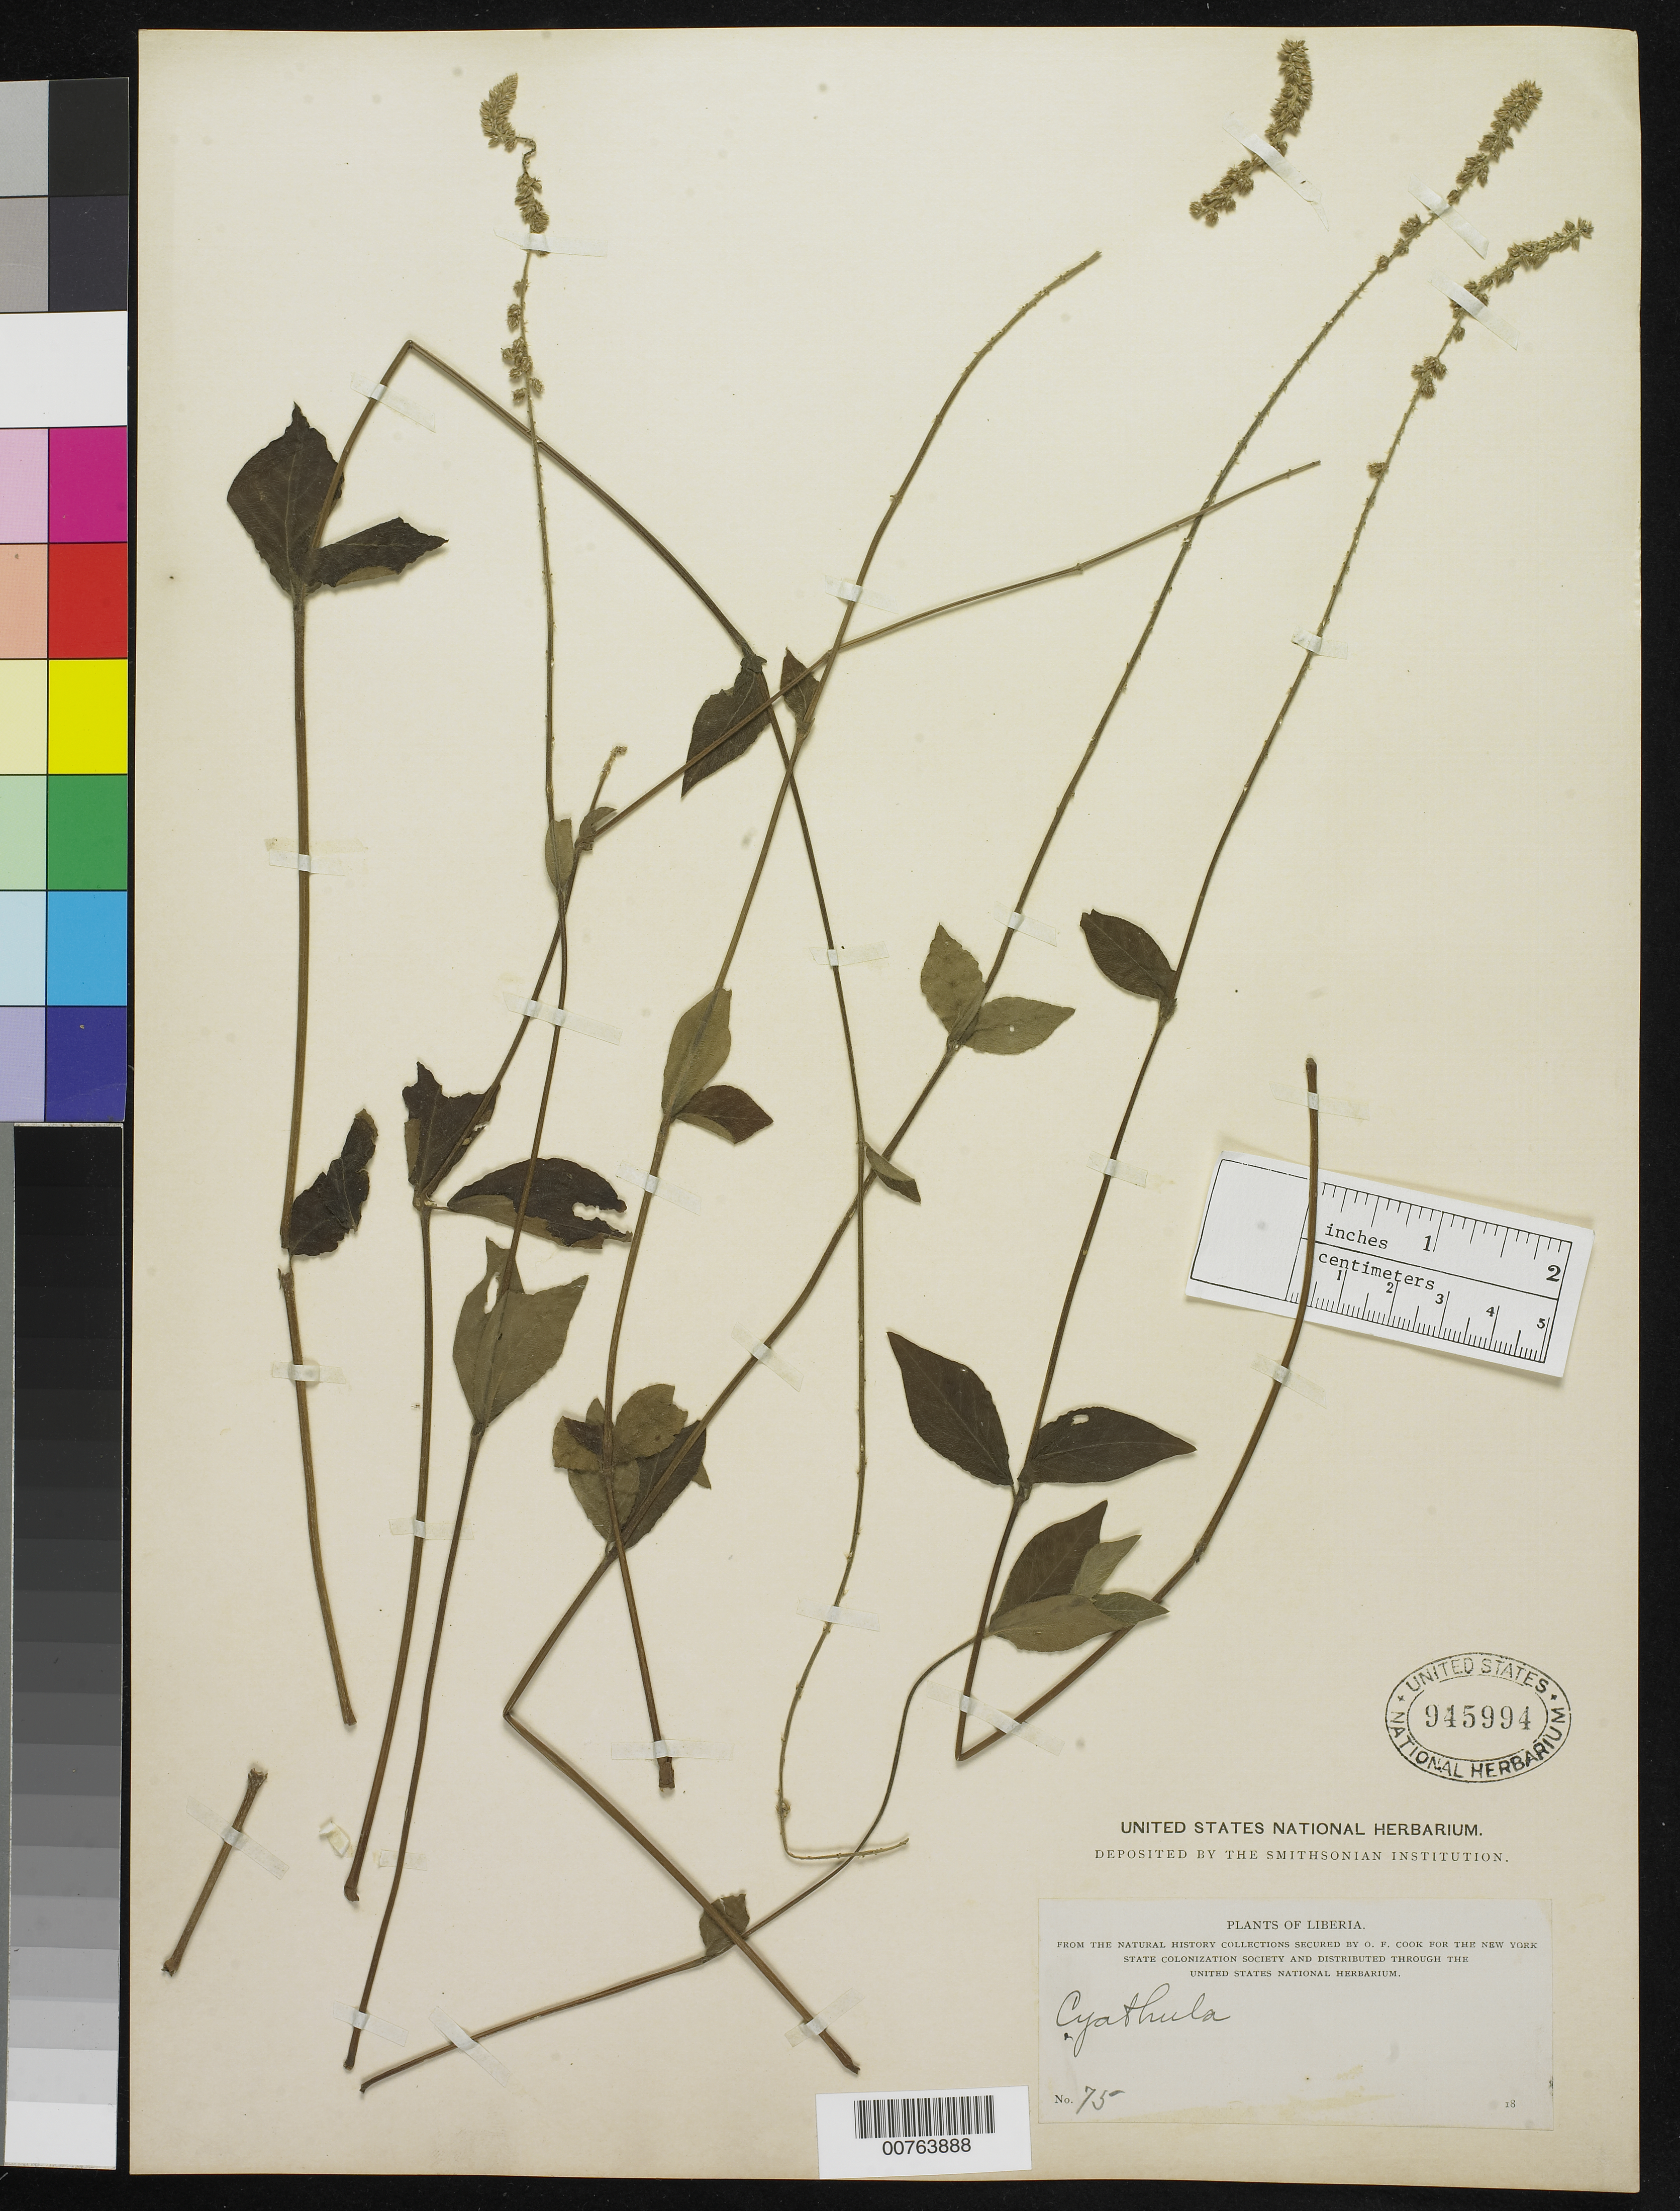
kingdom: Plantae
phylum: Tracheophyta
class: Magnoliopsida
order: Caryophyllales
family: Amaranthaceae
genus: Cyathula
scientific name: Cyathula sp.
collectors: O. F. Cook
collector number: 75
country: Liberia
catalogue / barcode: US 945994